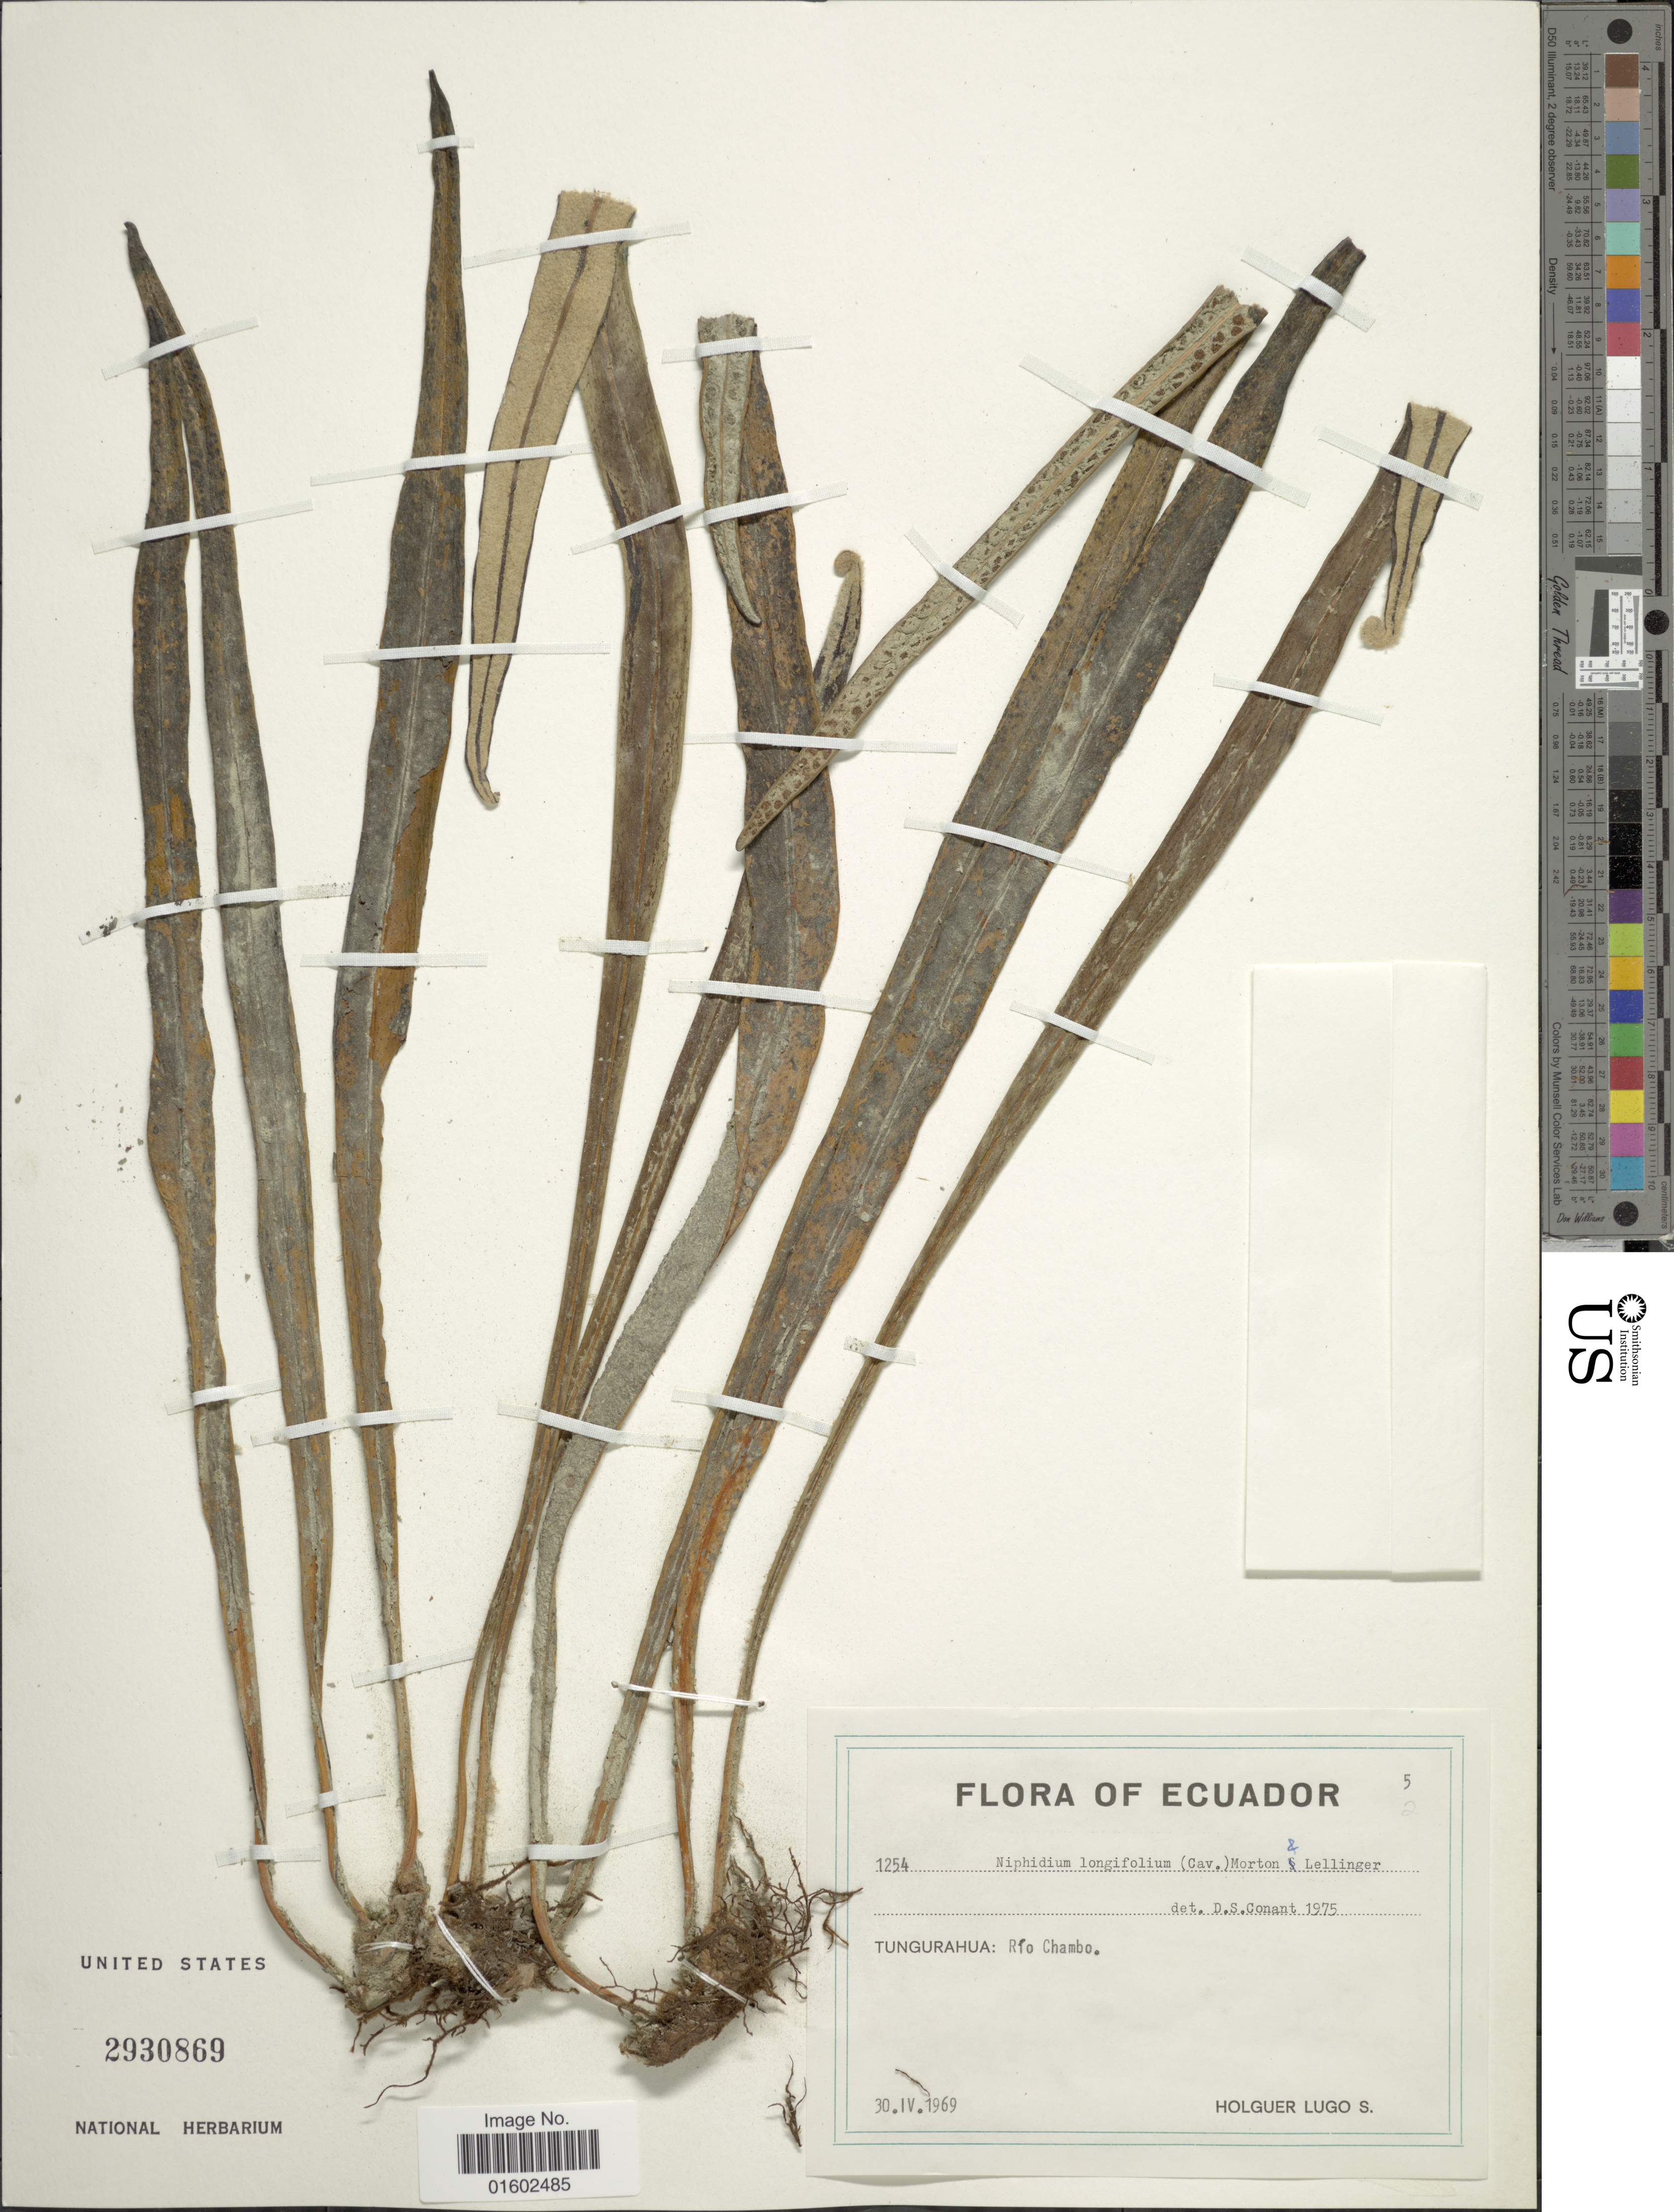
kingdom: Plantae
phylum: Tracheophyta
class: Polypodiopsida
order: Polypodiales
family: Polypodiaceae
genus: Niphidium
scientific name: Niphidium longifolium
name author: (Cav.) C.V. Morton & Lellinger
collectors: H. Lugo S.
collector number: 1254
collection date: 1969-04-30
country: Ecuador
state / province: Tungurahua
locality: Rio Chambo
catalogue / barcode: US 2930869